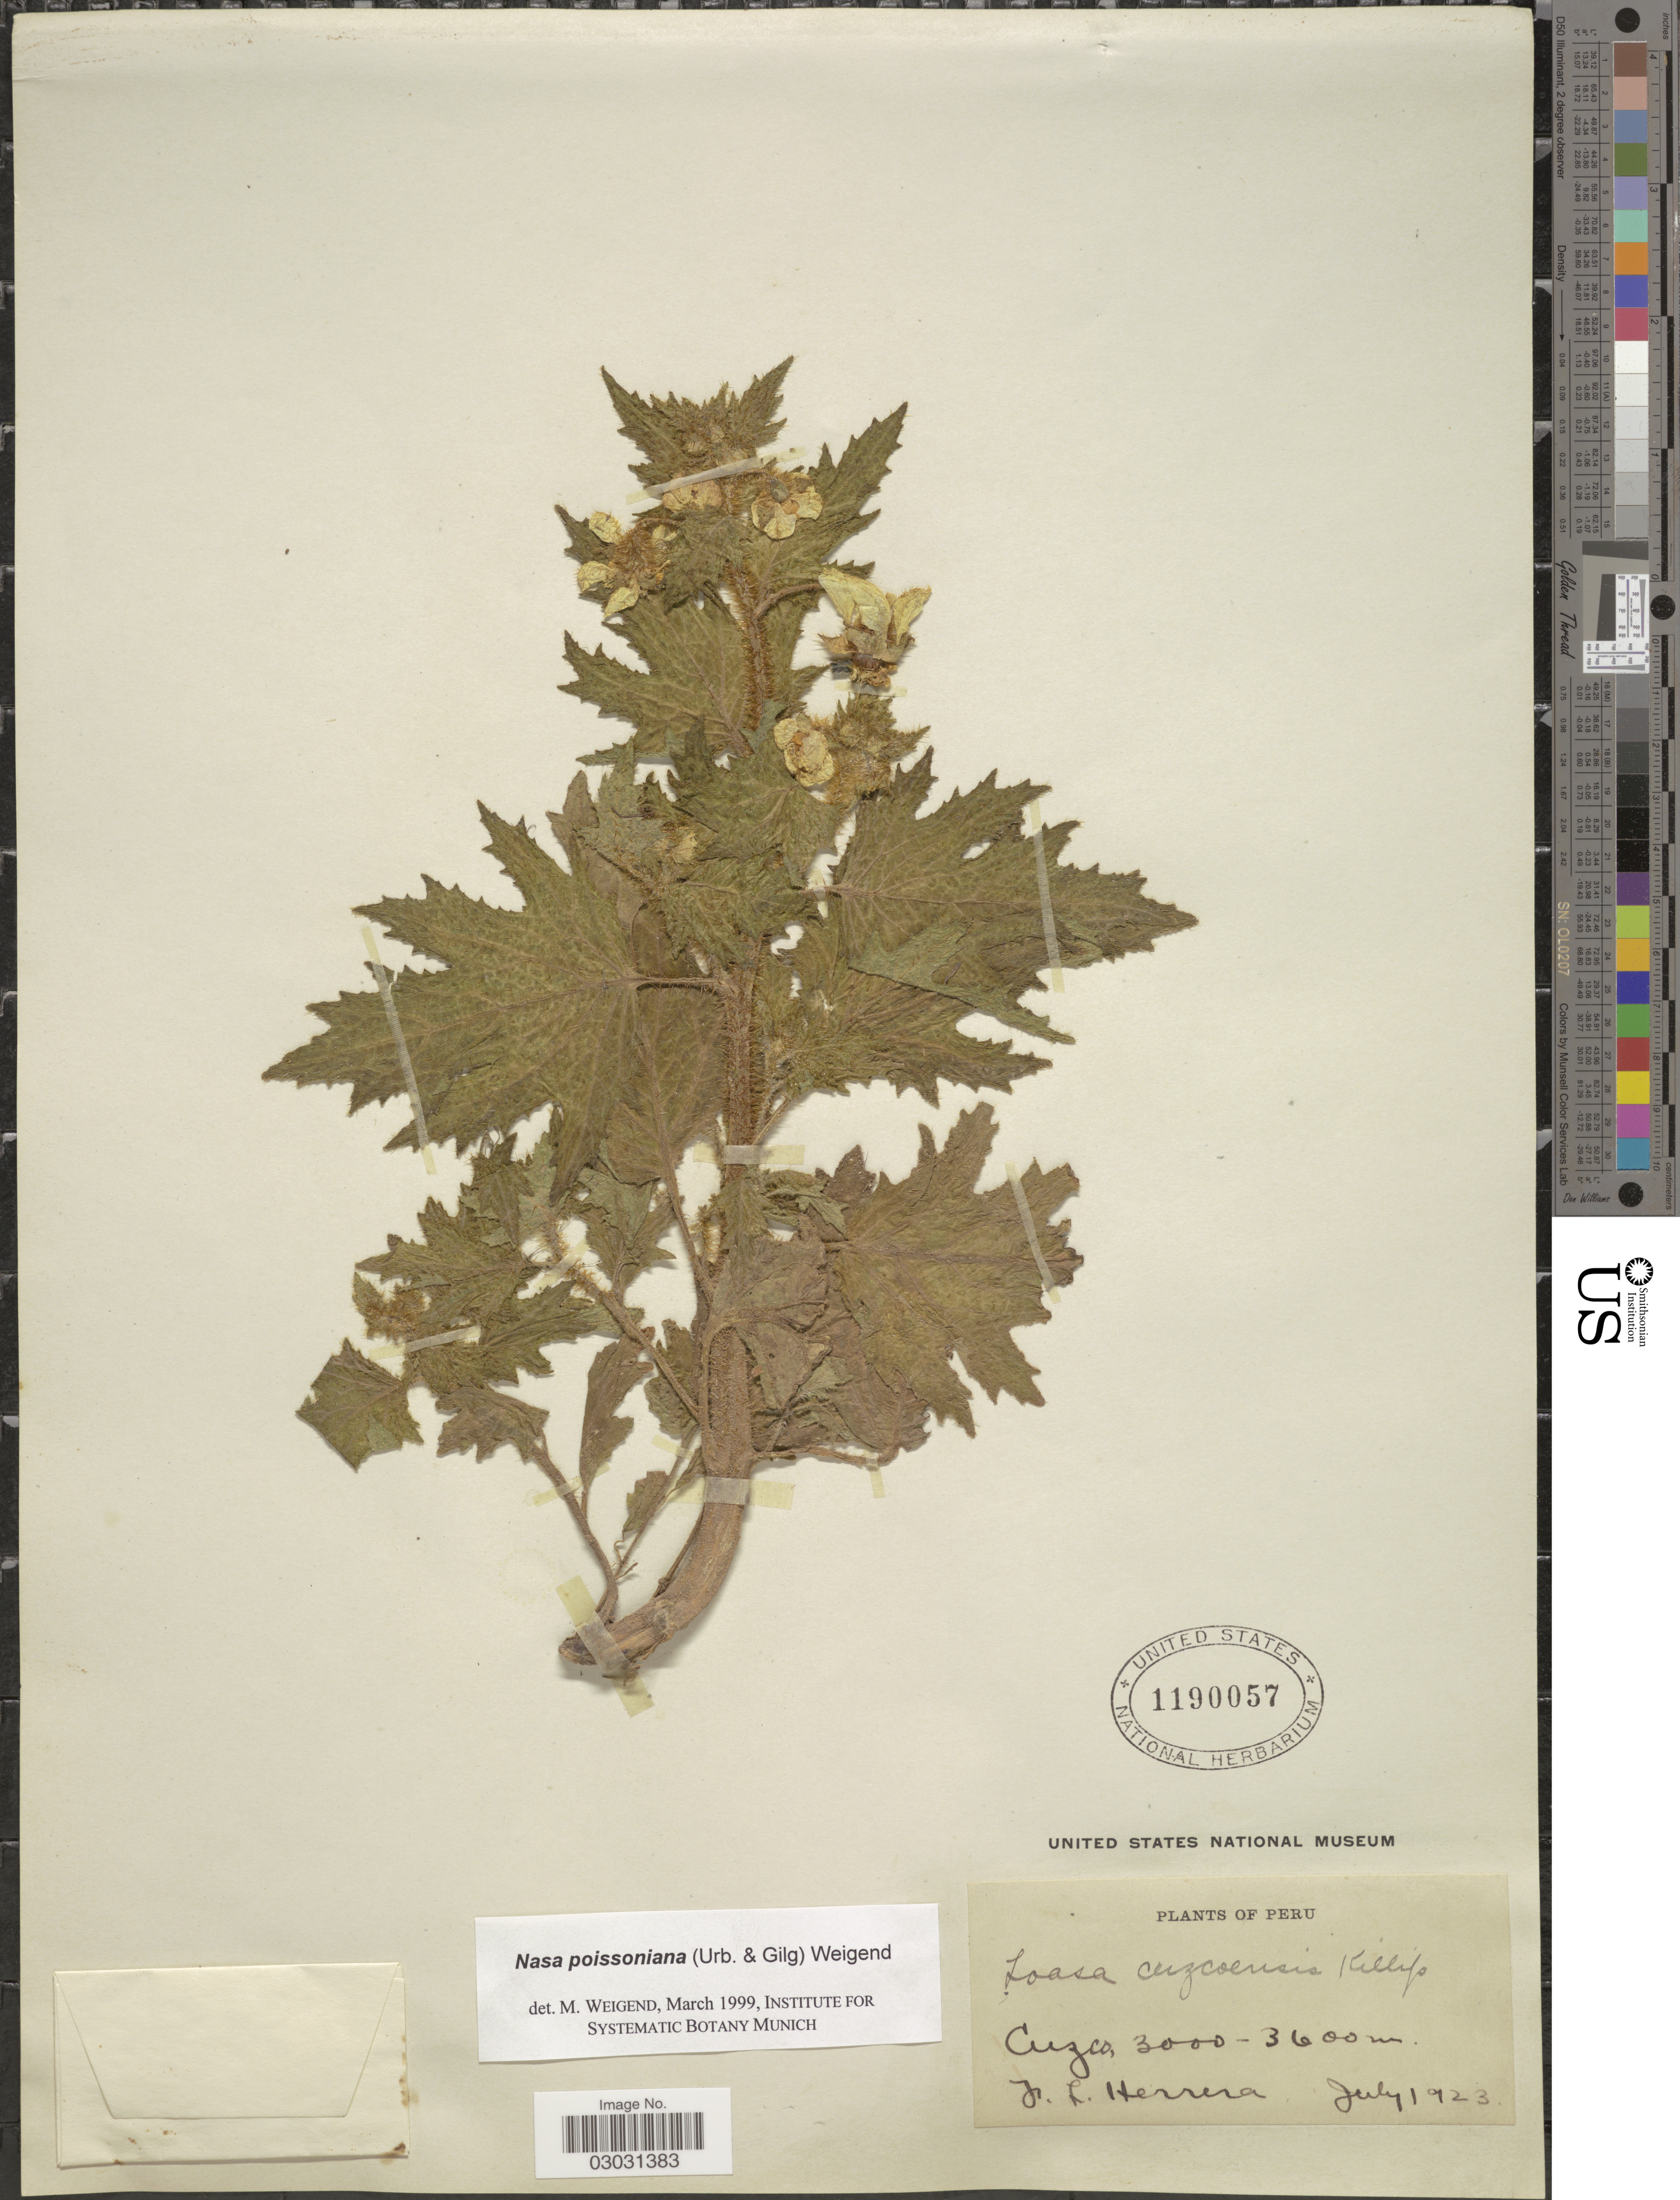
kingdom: Plantae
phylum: Tracheophyta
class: Magnoliopsida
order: Cornales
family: Loasaceae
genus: Nasa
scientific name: Nasa poissoniana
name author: (Urb. & Gilg) Weigend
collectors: F. L. Herrera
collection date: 1923-07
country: Peru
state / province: Cusco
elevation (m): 3000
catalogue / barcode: US 1190057